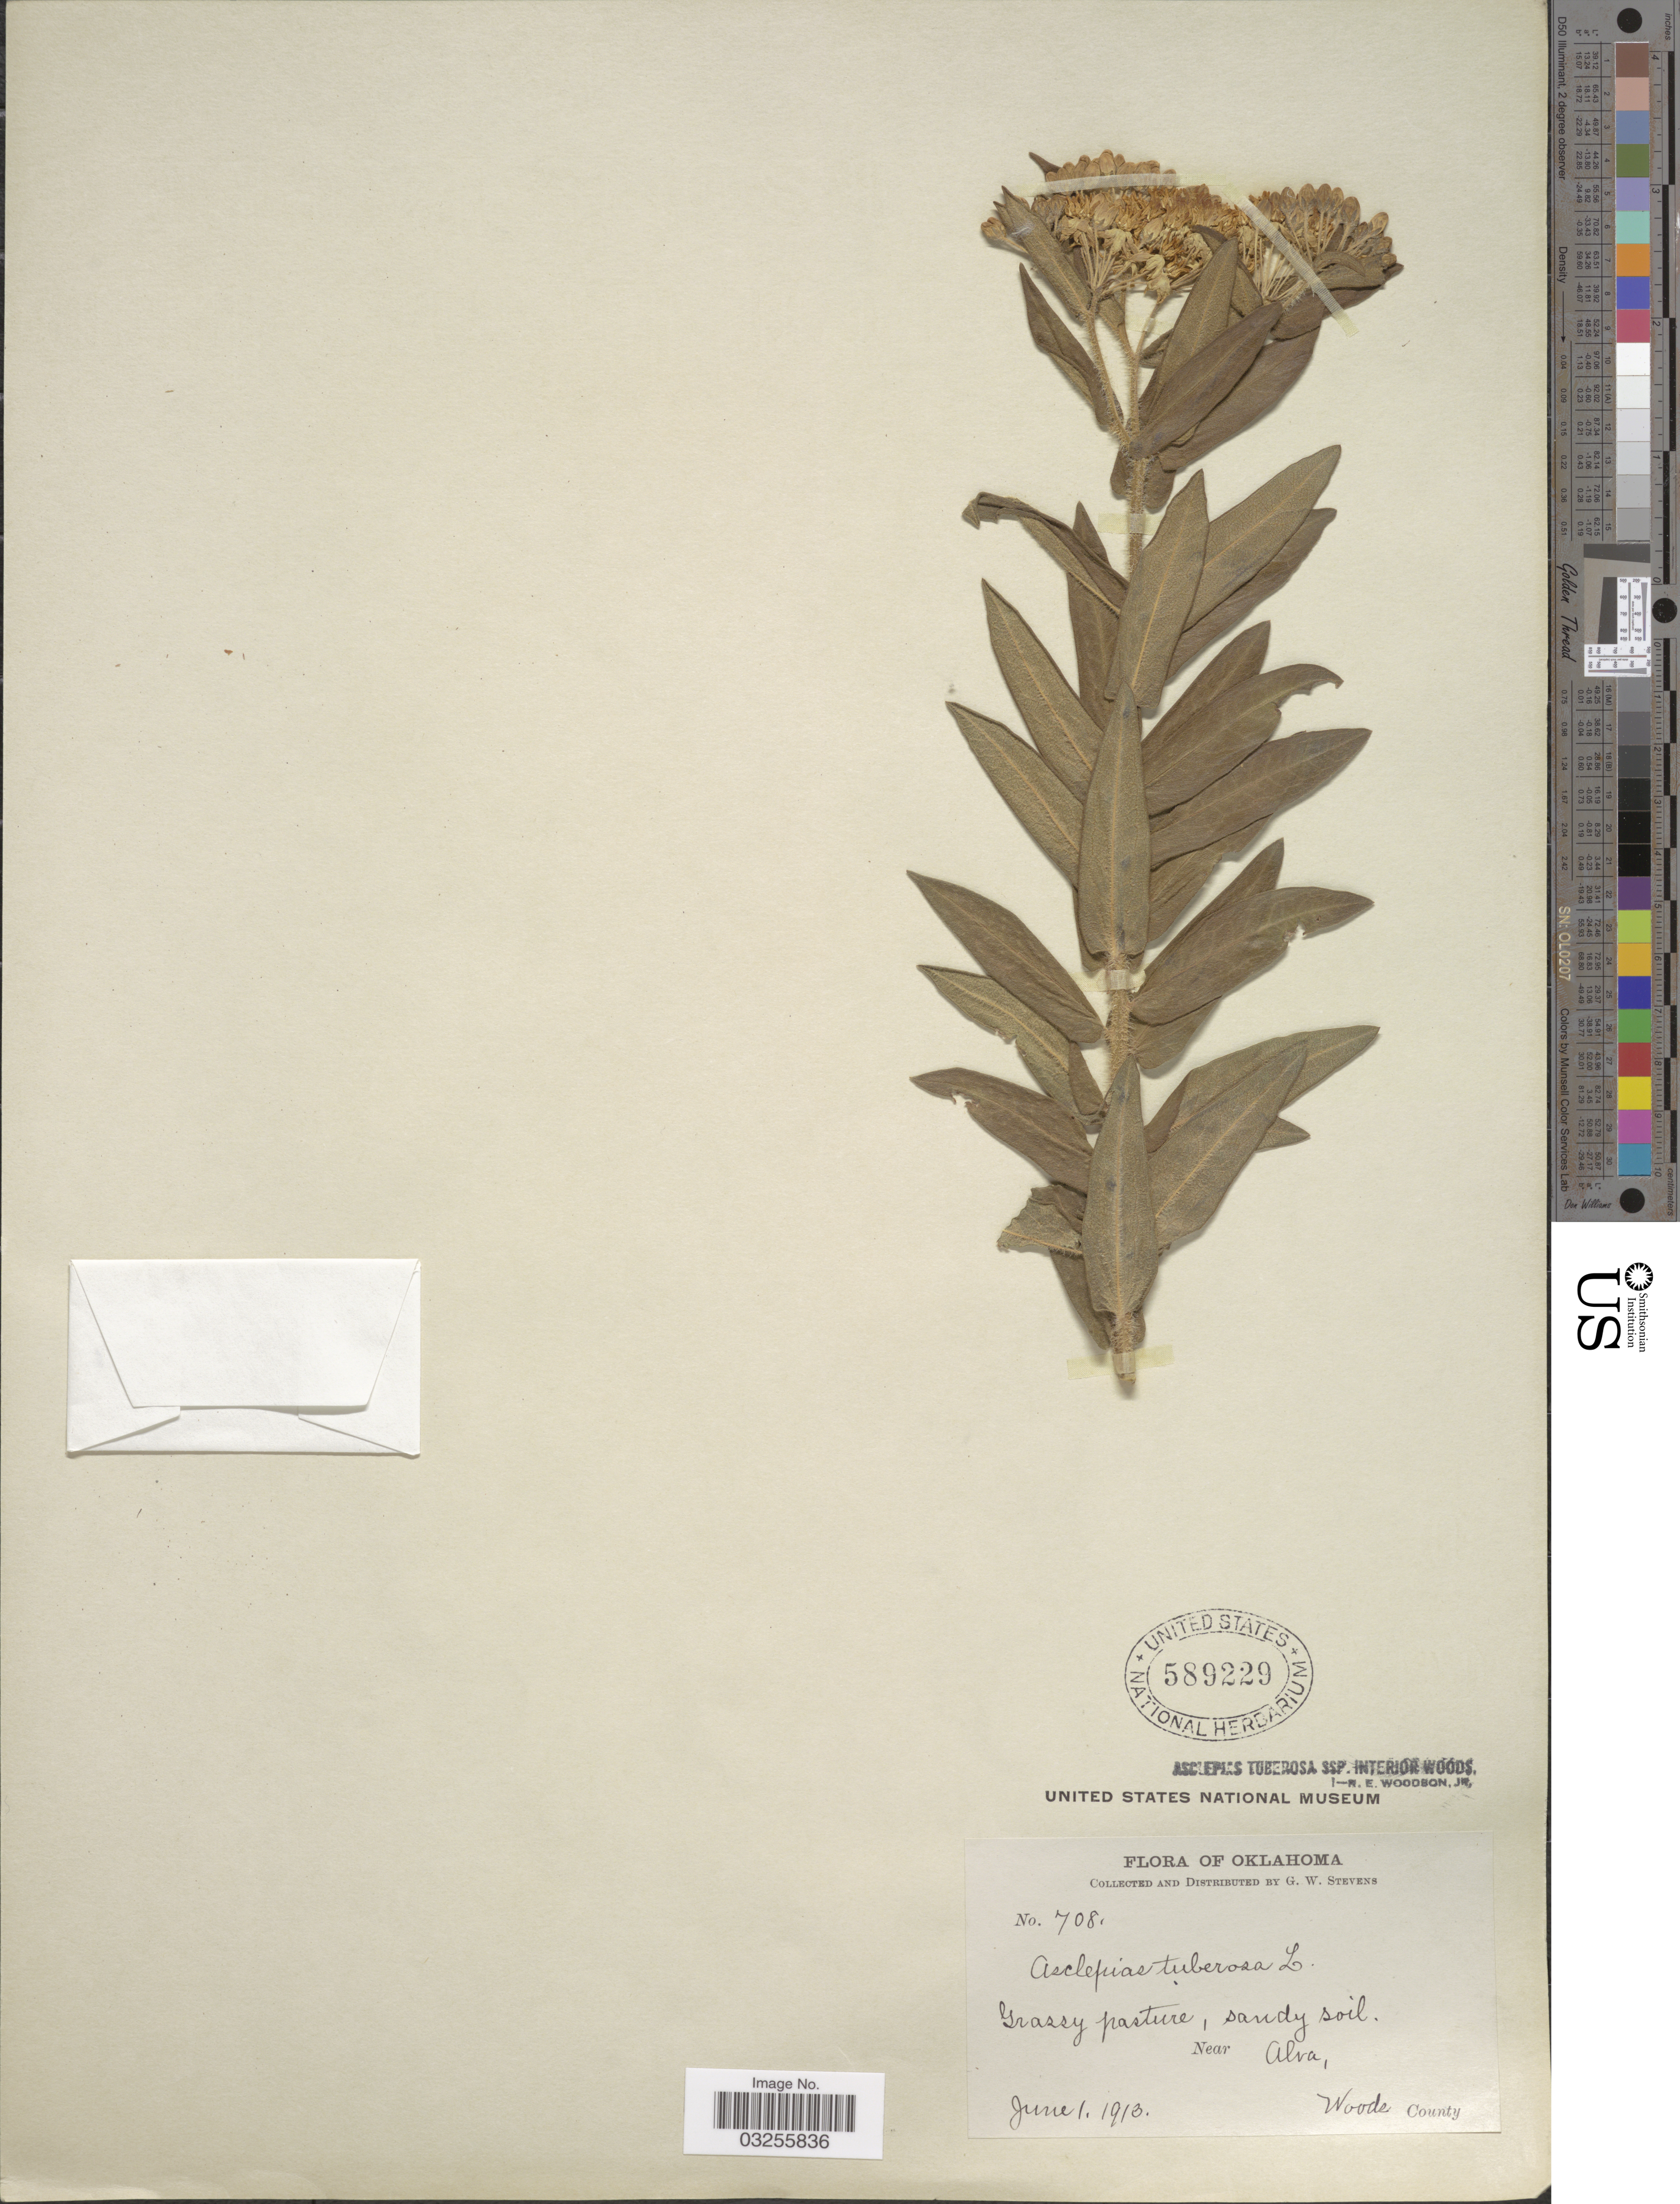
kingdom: Plantae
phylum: Tracheophyta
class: Magnoliopsida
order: Gentianales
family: Apocynaceae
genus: Asclepias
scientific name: Asclepias tuberosa subsp. interior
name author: Woodson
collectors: G. W. Stevens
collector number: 708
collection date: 1913-06-01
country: United States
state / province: Oklahoma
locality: Near Alva, Woods County.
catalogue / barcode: US 589229